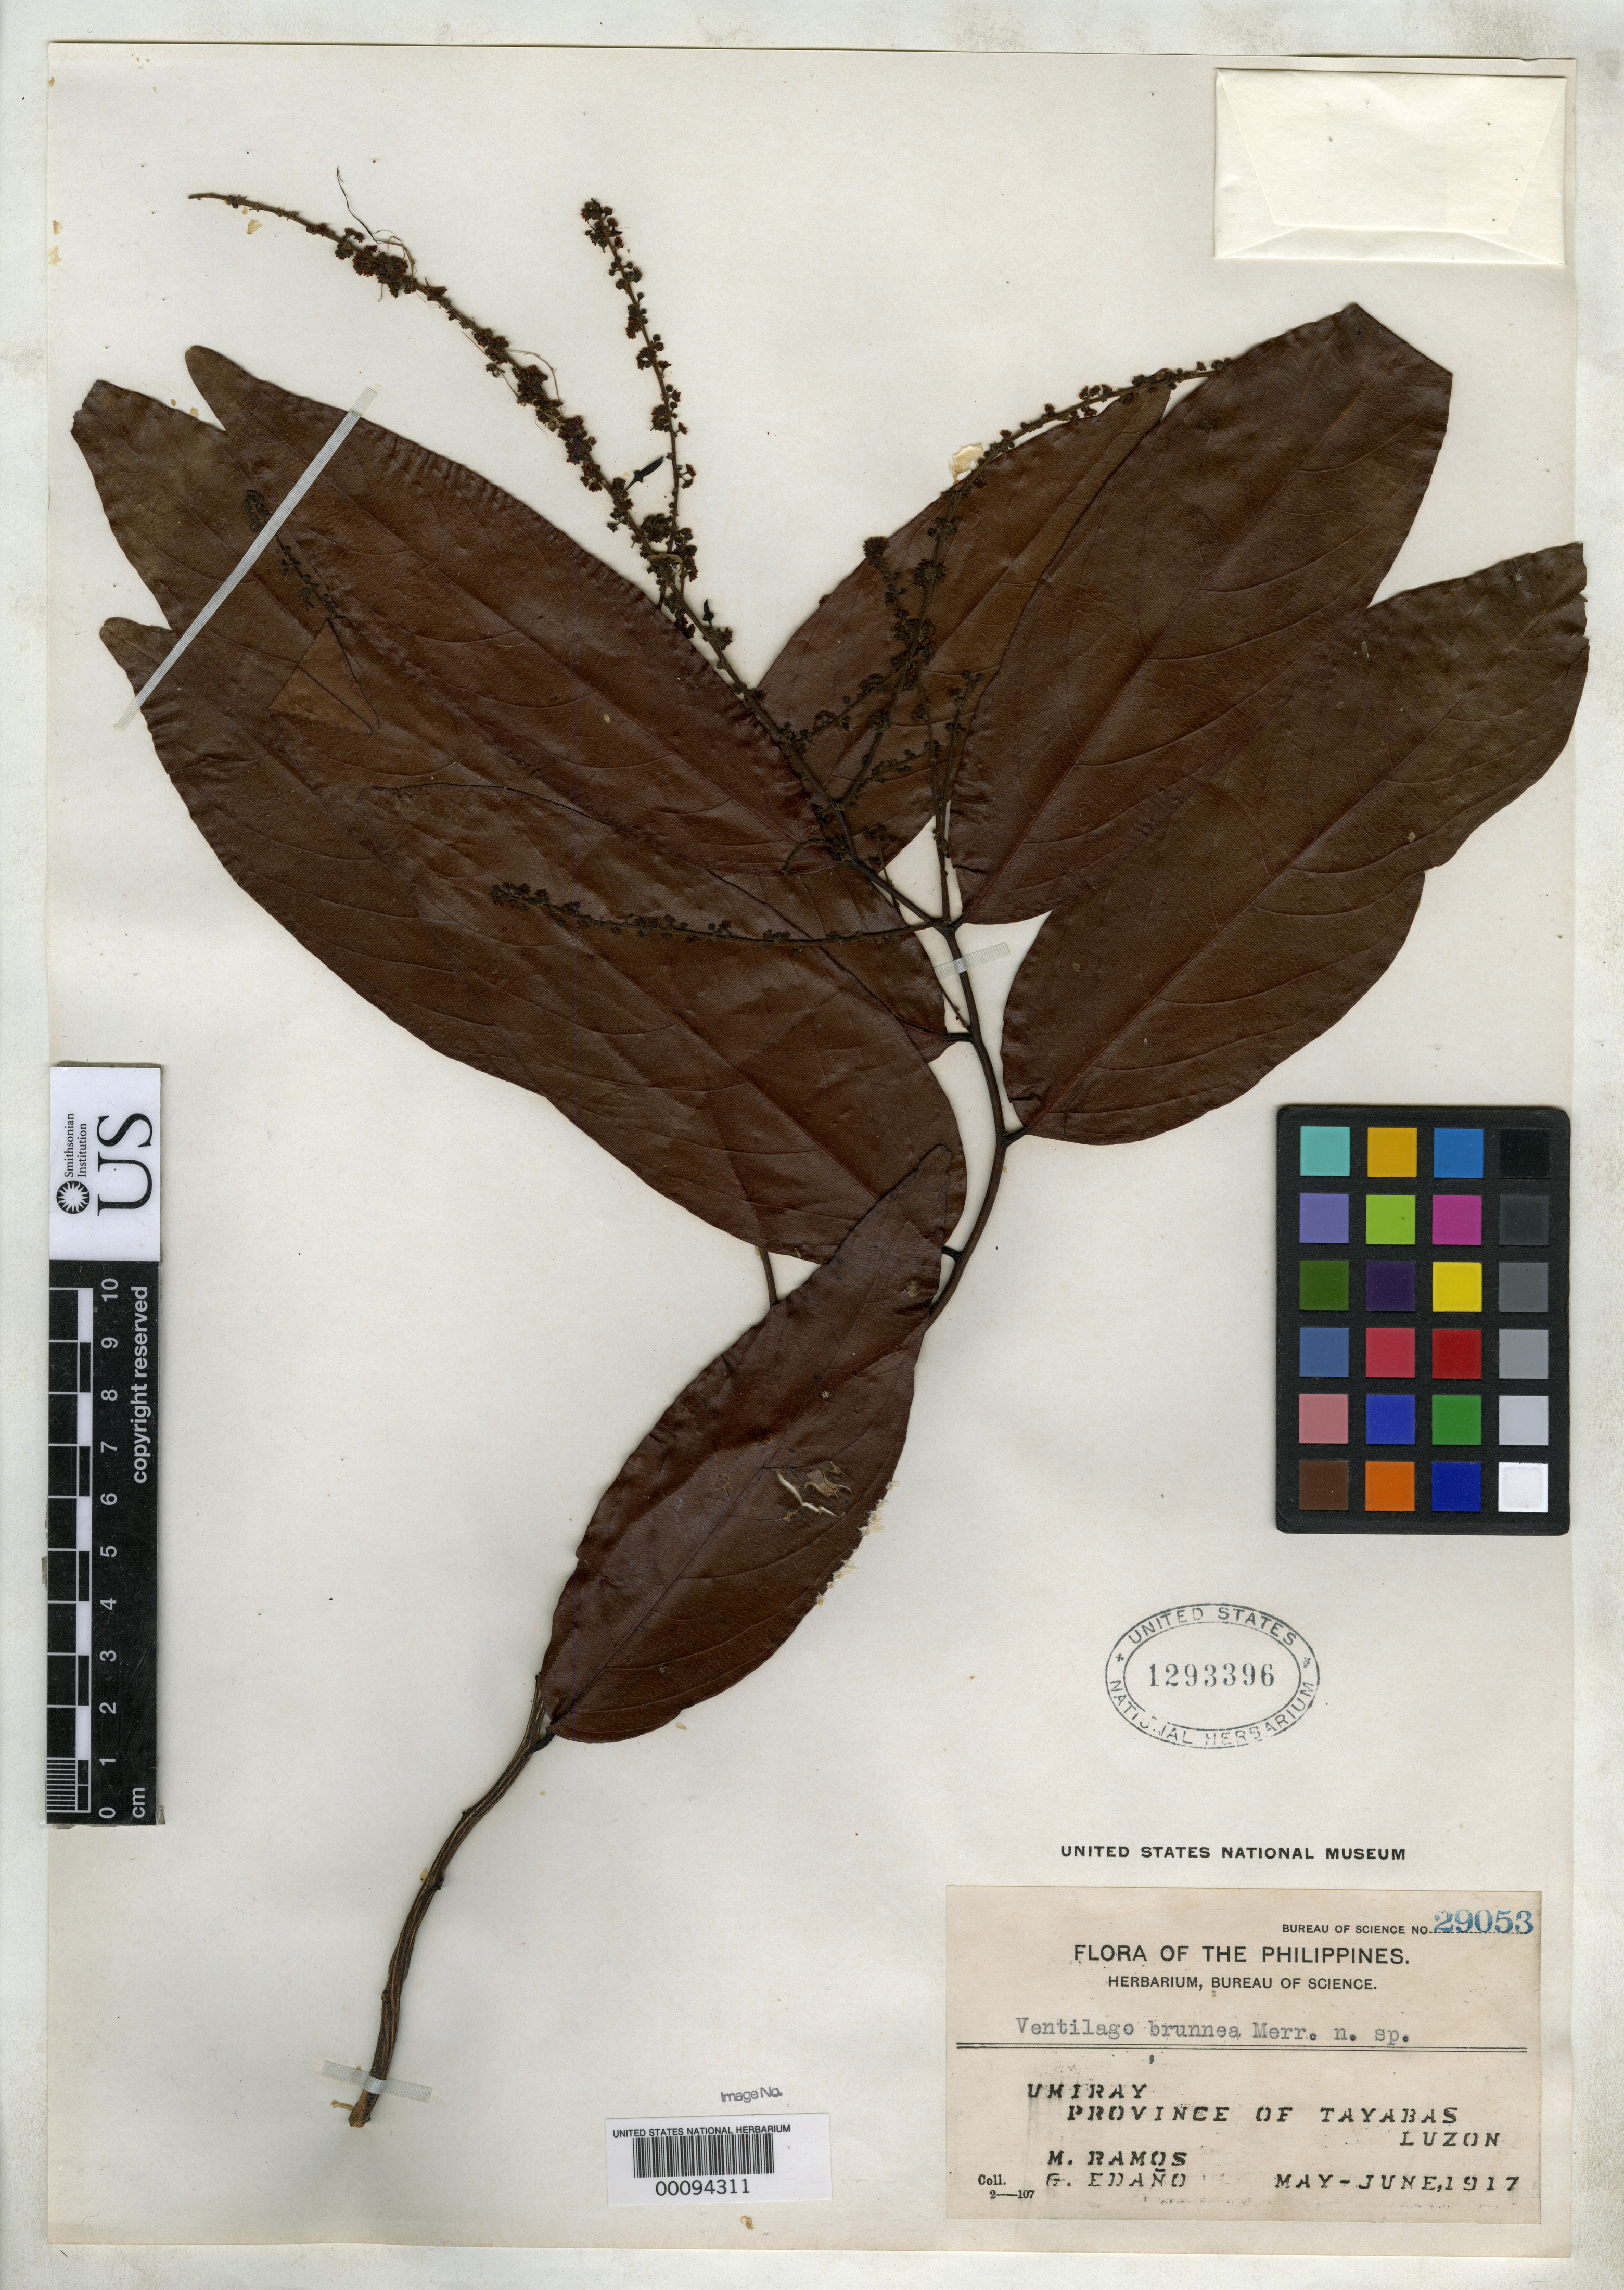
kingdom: Plantae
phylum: Tracheophyta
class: Magnoliopsida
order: Rosales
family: Rhamnaceae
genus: Ventilago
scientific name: Ventilago brunnea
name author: Merr.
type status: Isotype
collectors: M. Ramos & G. E. Edaño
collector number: Bur. Sci. 29053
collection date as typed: Jun 1917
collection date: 1917-06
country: Philippines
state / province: Calabarzon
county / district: Quezon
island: Luzon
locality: Umiray River.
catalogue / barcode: US 1293396